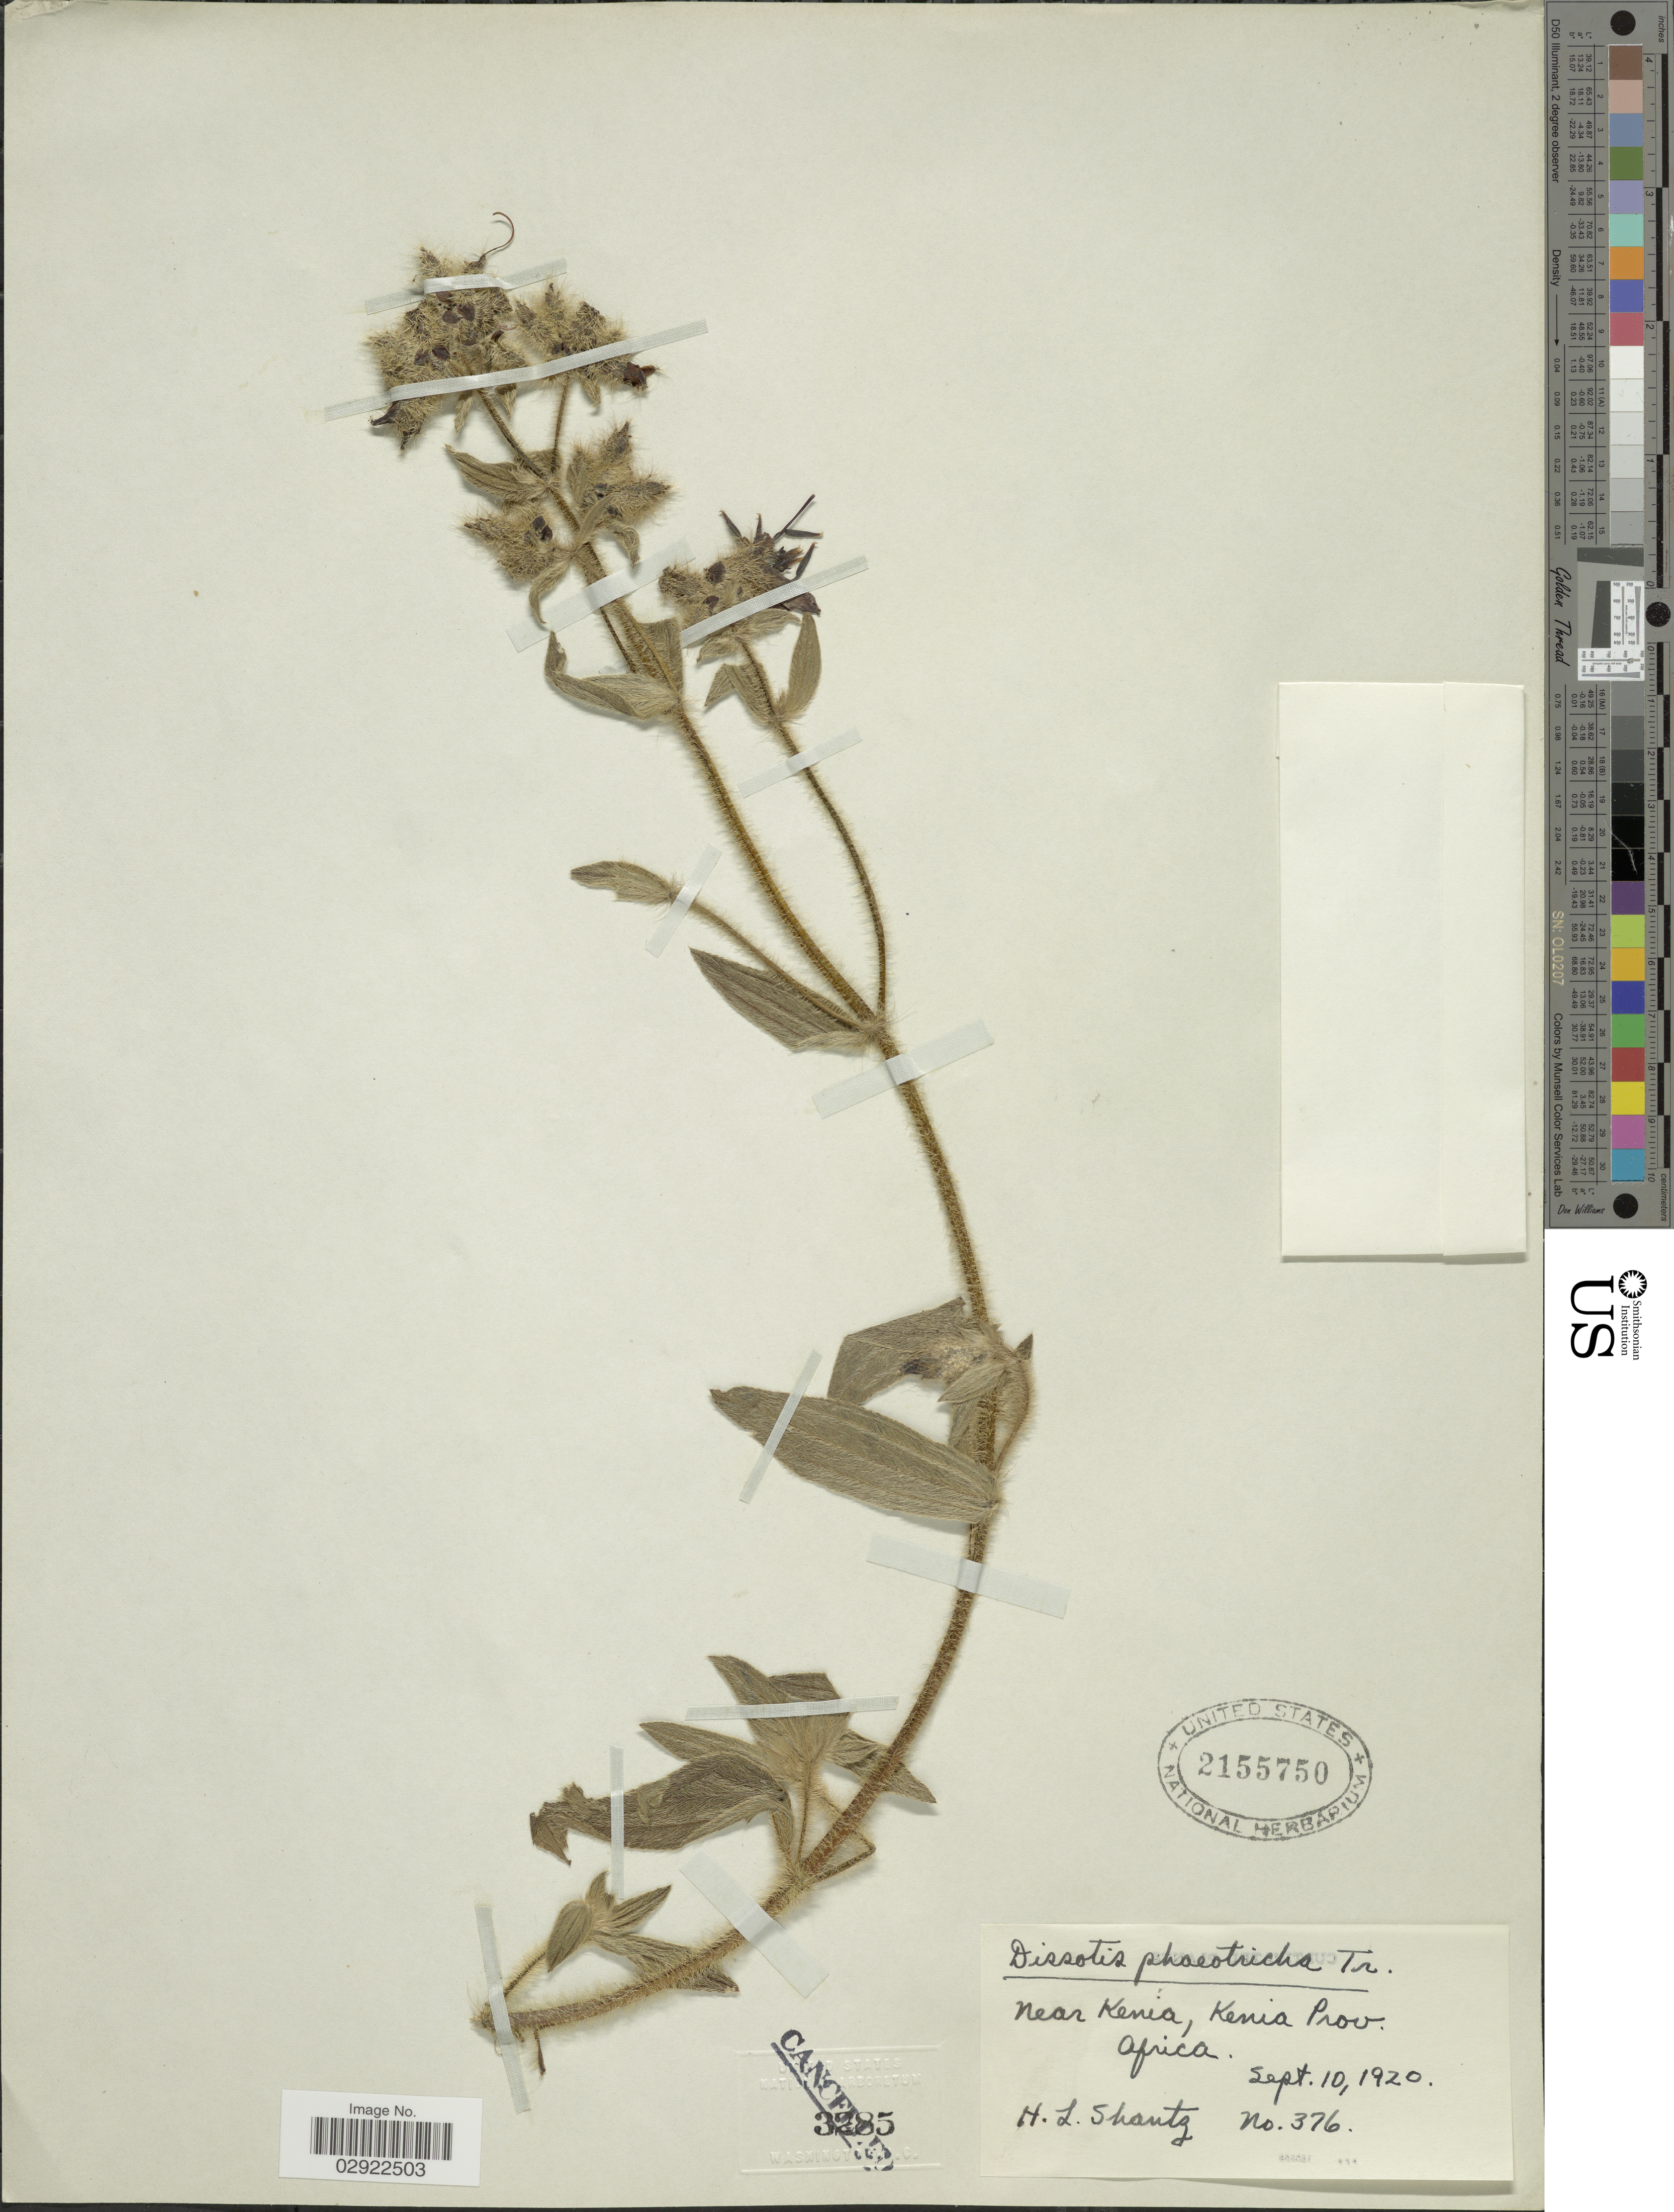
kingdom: Plantae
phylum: Tracheophyta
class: Magnoliopsida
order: Myrtales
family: Melastomataceae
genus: Antherotoma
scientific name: Antherotoma phaeotricha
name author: (Hochst.) Jacq.-Fél.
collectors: H. Shautz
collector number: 376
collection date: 1920-09-10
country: Kenya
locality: Near Kenia, Kenia Prov. Africa.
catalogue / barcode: US 2155750